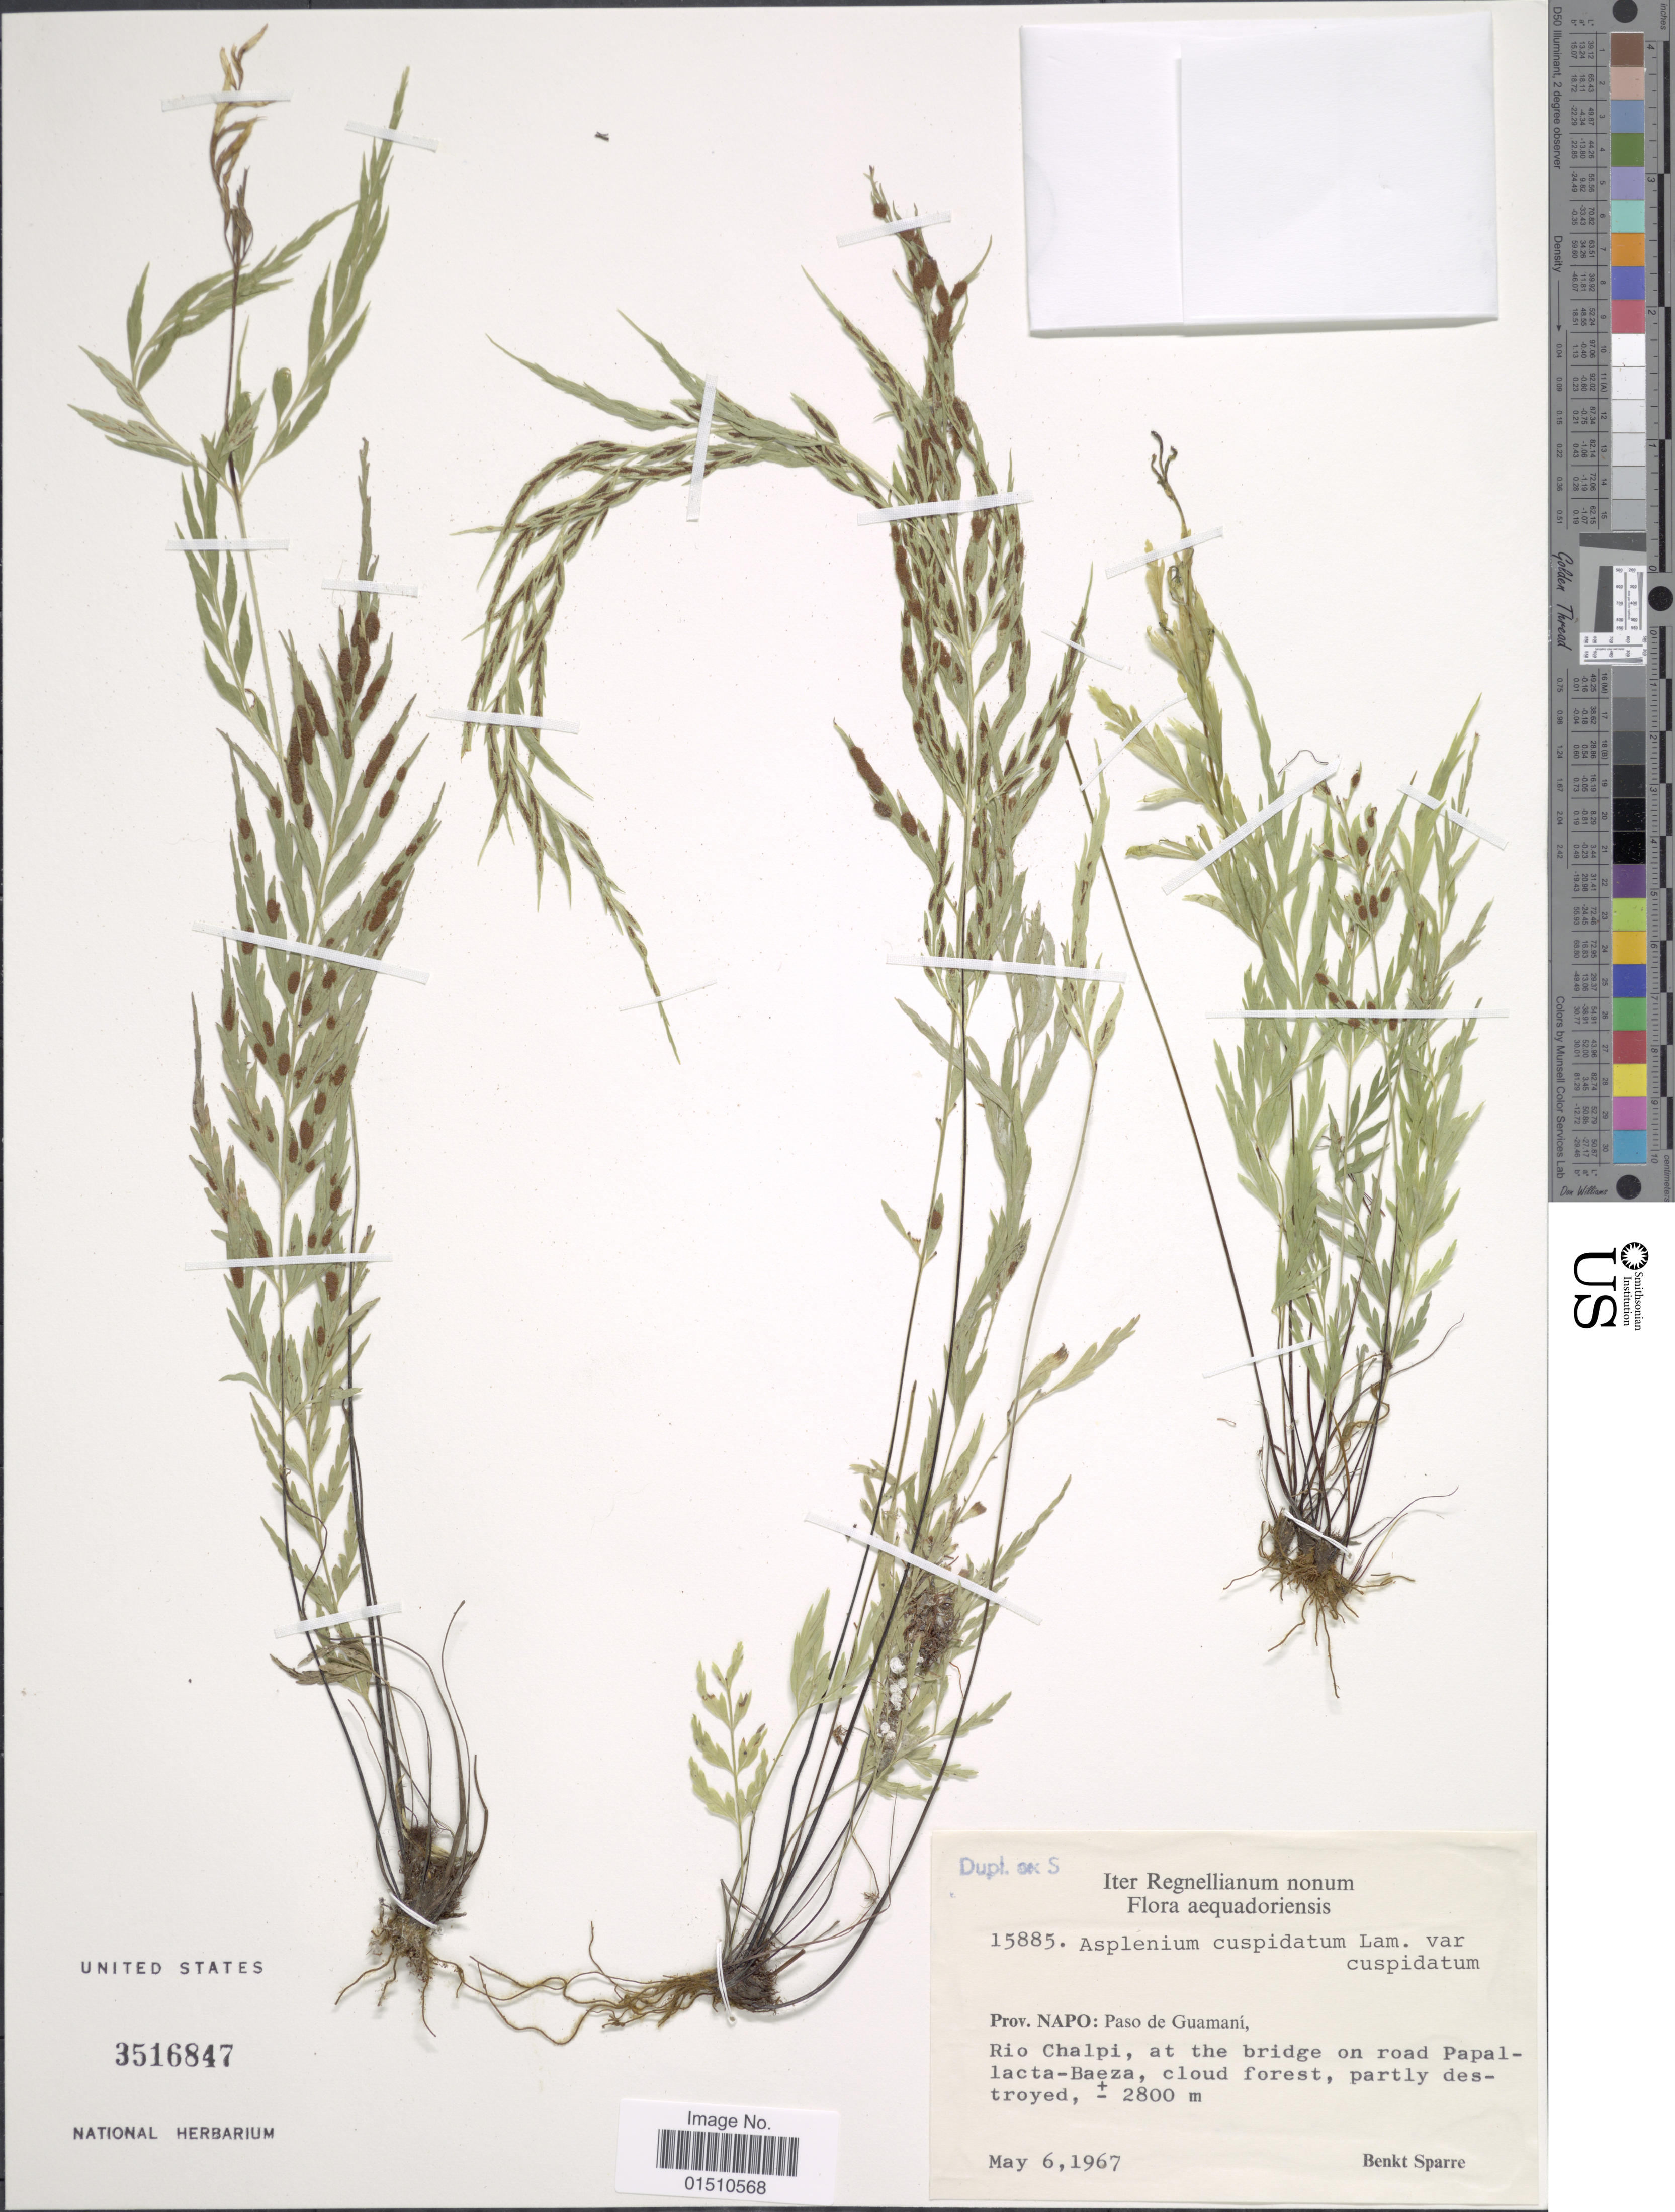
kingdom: Plantae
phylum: Tracheophyta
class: Polypodiopsida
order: Polypodiales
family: Aspleniaceae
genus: Asplenium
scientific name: Asplenium cuspidatum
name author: Lam.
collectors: B. Sparre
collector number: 15885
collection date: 1967-05-06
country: Ecuador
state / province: Napo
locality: Aequadoriensis, Pro. Napo: Paso de Guamani, Rio Chalpi, at the bridge on road Papallacta-Baeza.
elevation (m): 2800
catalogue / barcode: US 3516847